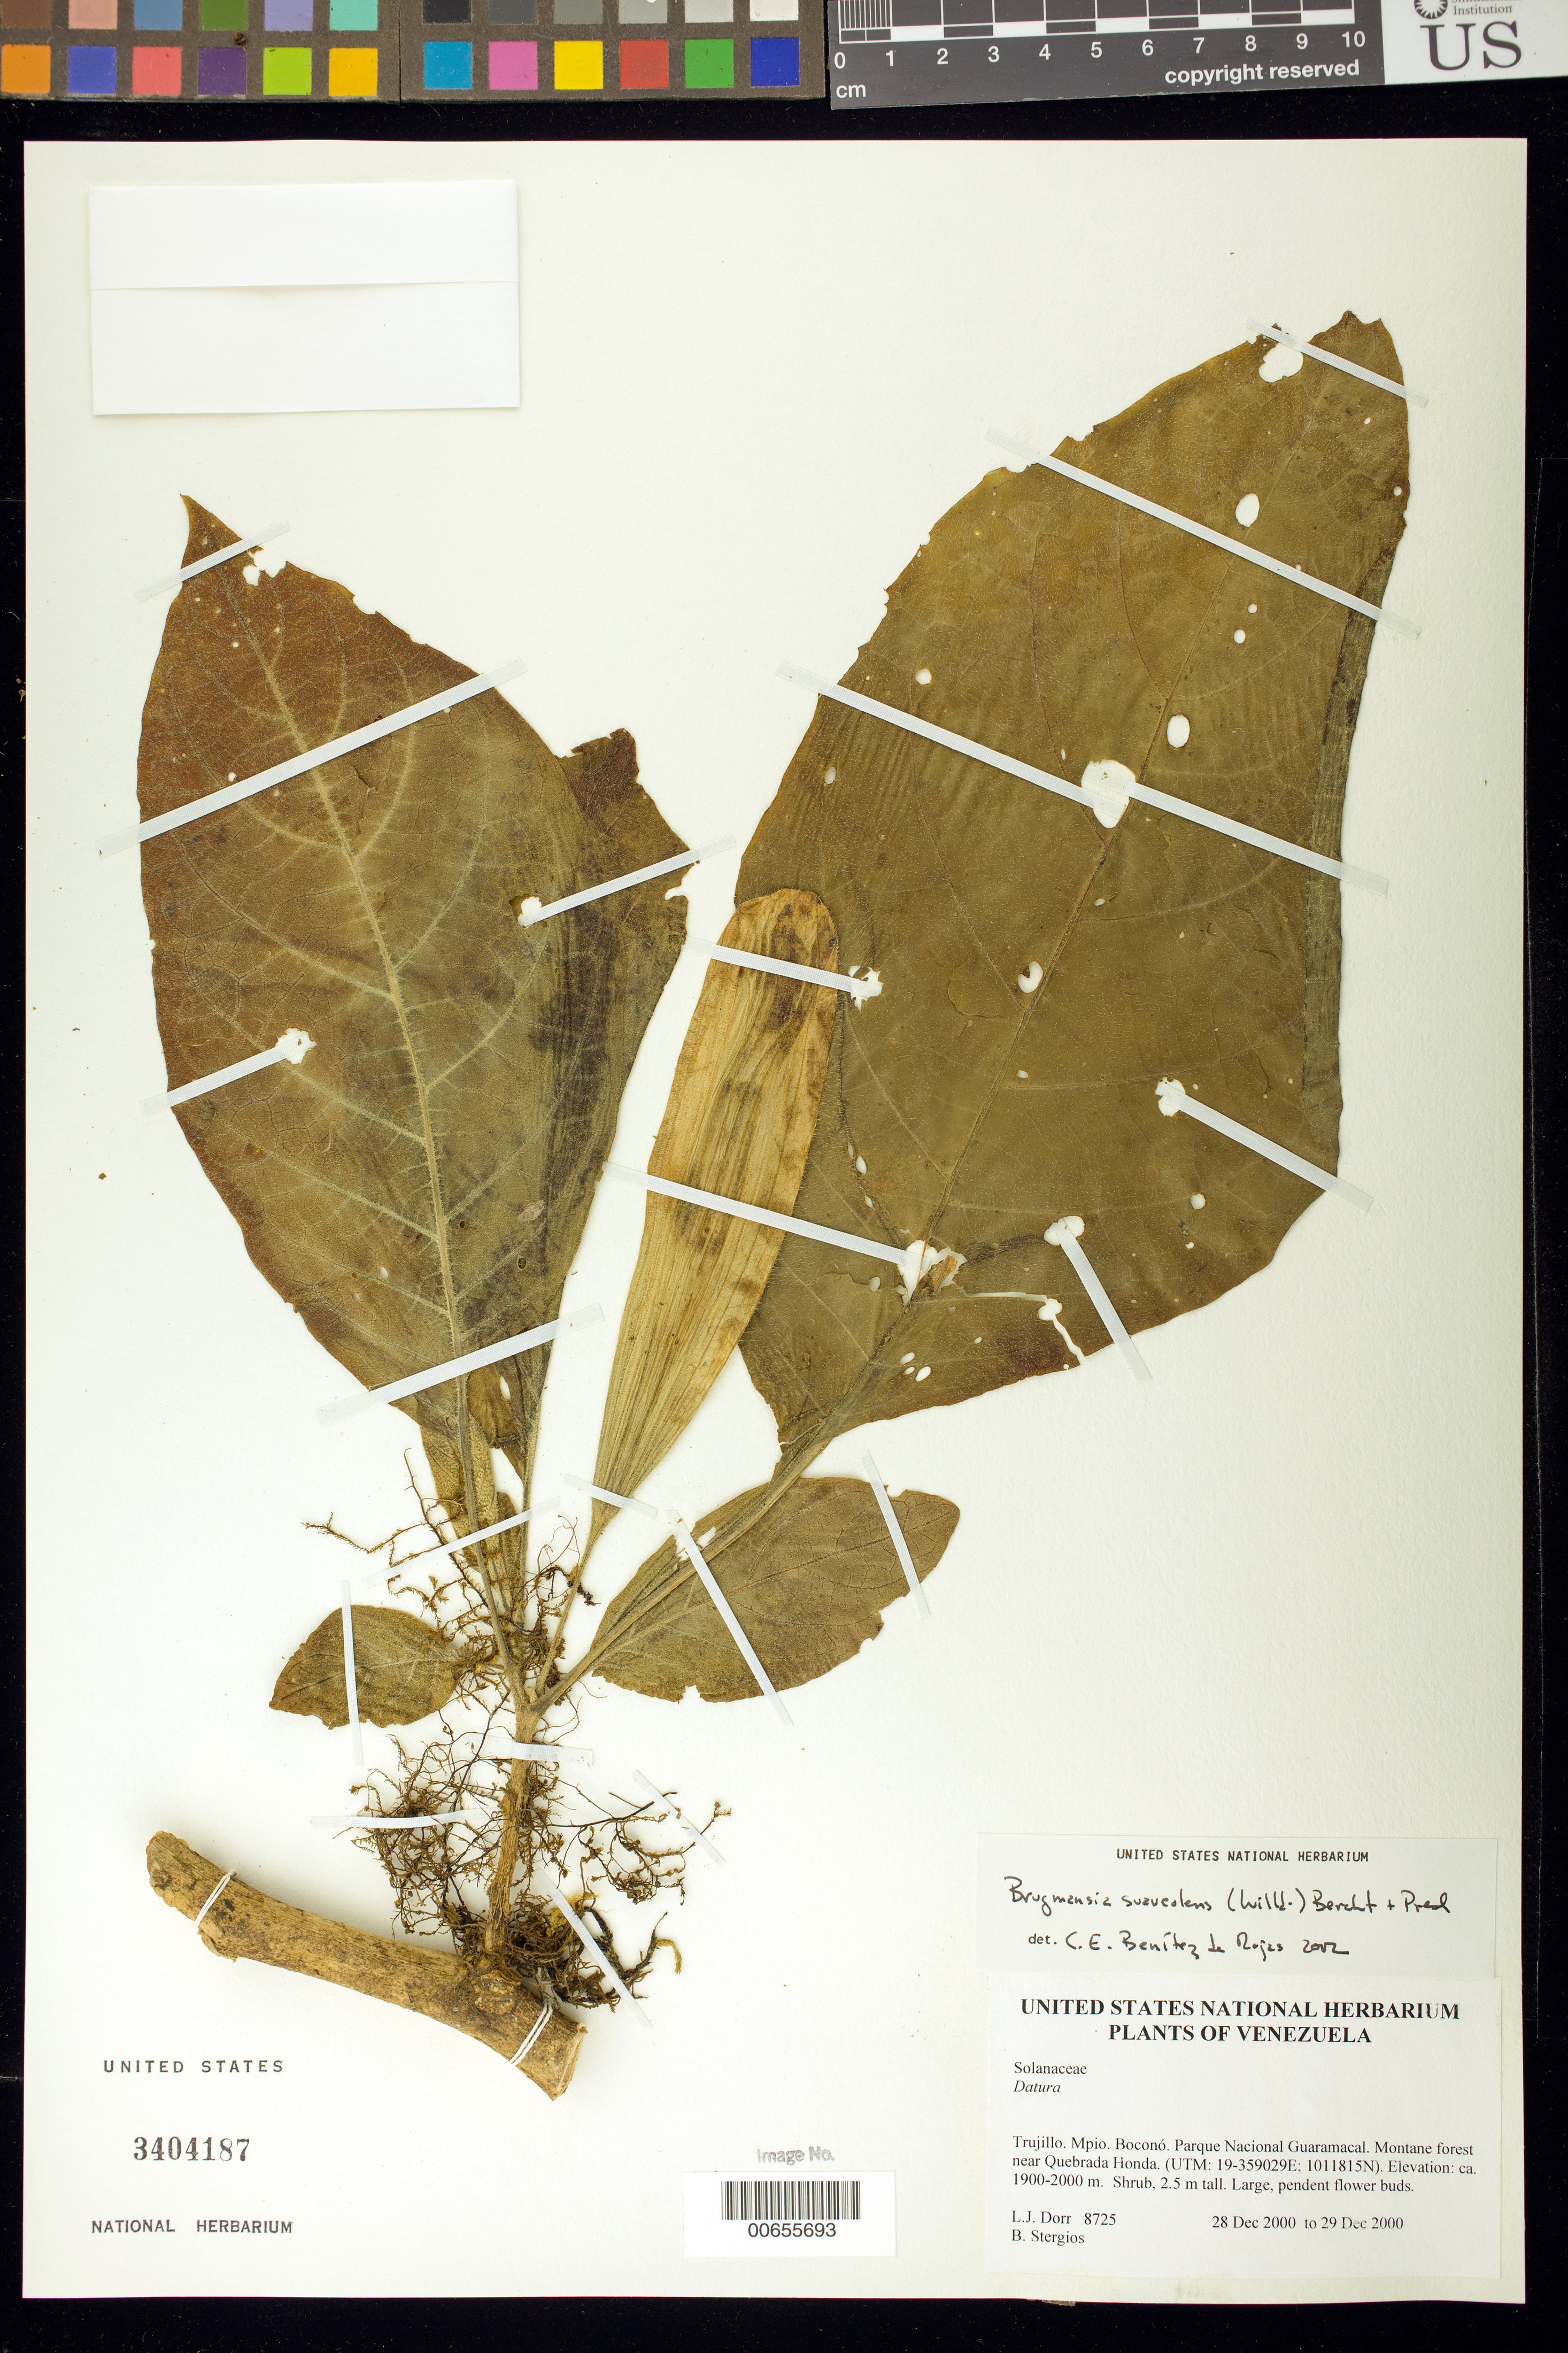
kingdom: Plantae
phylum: Tracheophyta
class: Magnoliopsida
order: Solanales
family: Solanaceae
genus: Brugmansia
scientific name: Brugmansia suaveolens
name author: (Humb. & Bonpl. ex Willd.) Brecht. & J. Presl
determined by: Benítez, C. E.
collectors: L. J. Dorr & B. G. Stergios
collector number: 8725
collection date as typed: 28 Dec 2000 to 29 Dec 2000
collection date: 2000-12-28/2000-12-29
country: Venezuela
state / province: Trujillo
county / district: Boconó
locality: Parque Nacional Guaramacal near Quebrada Honda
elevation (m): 1900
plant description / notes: MY, PORT, US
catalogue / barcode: US 3404187